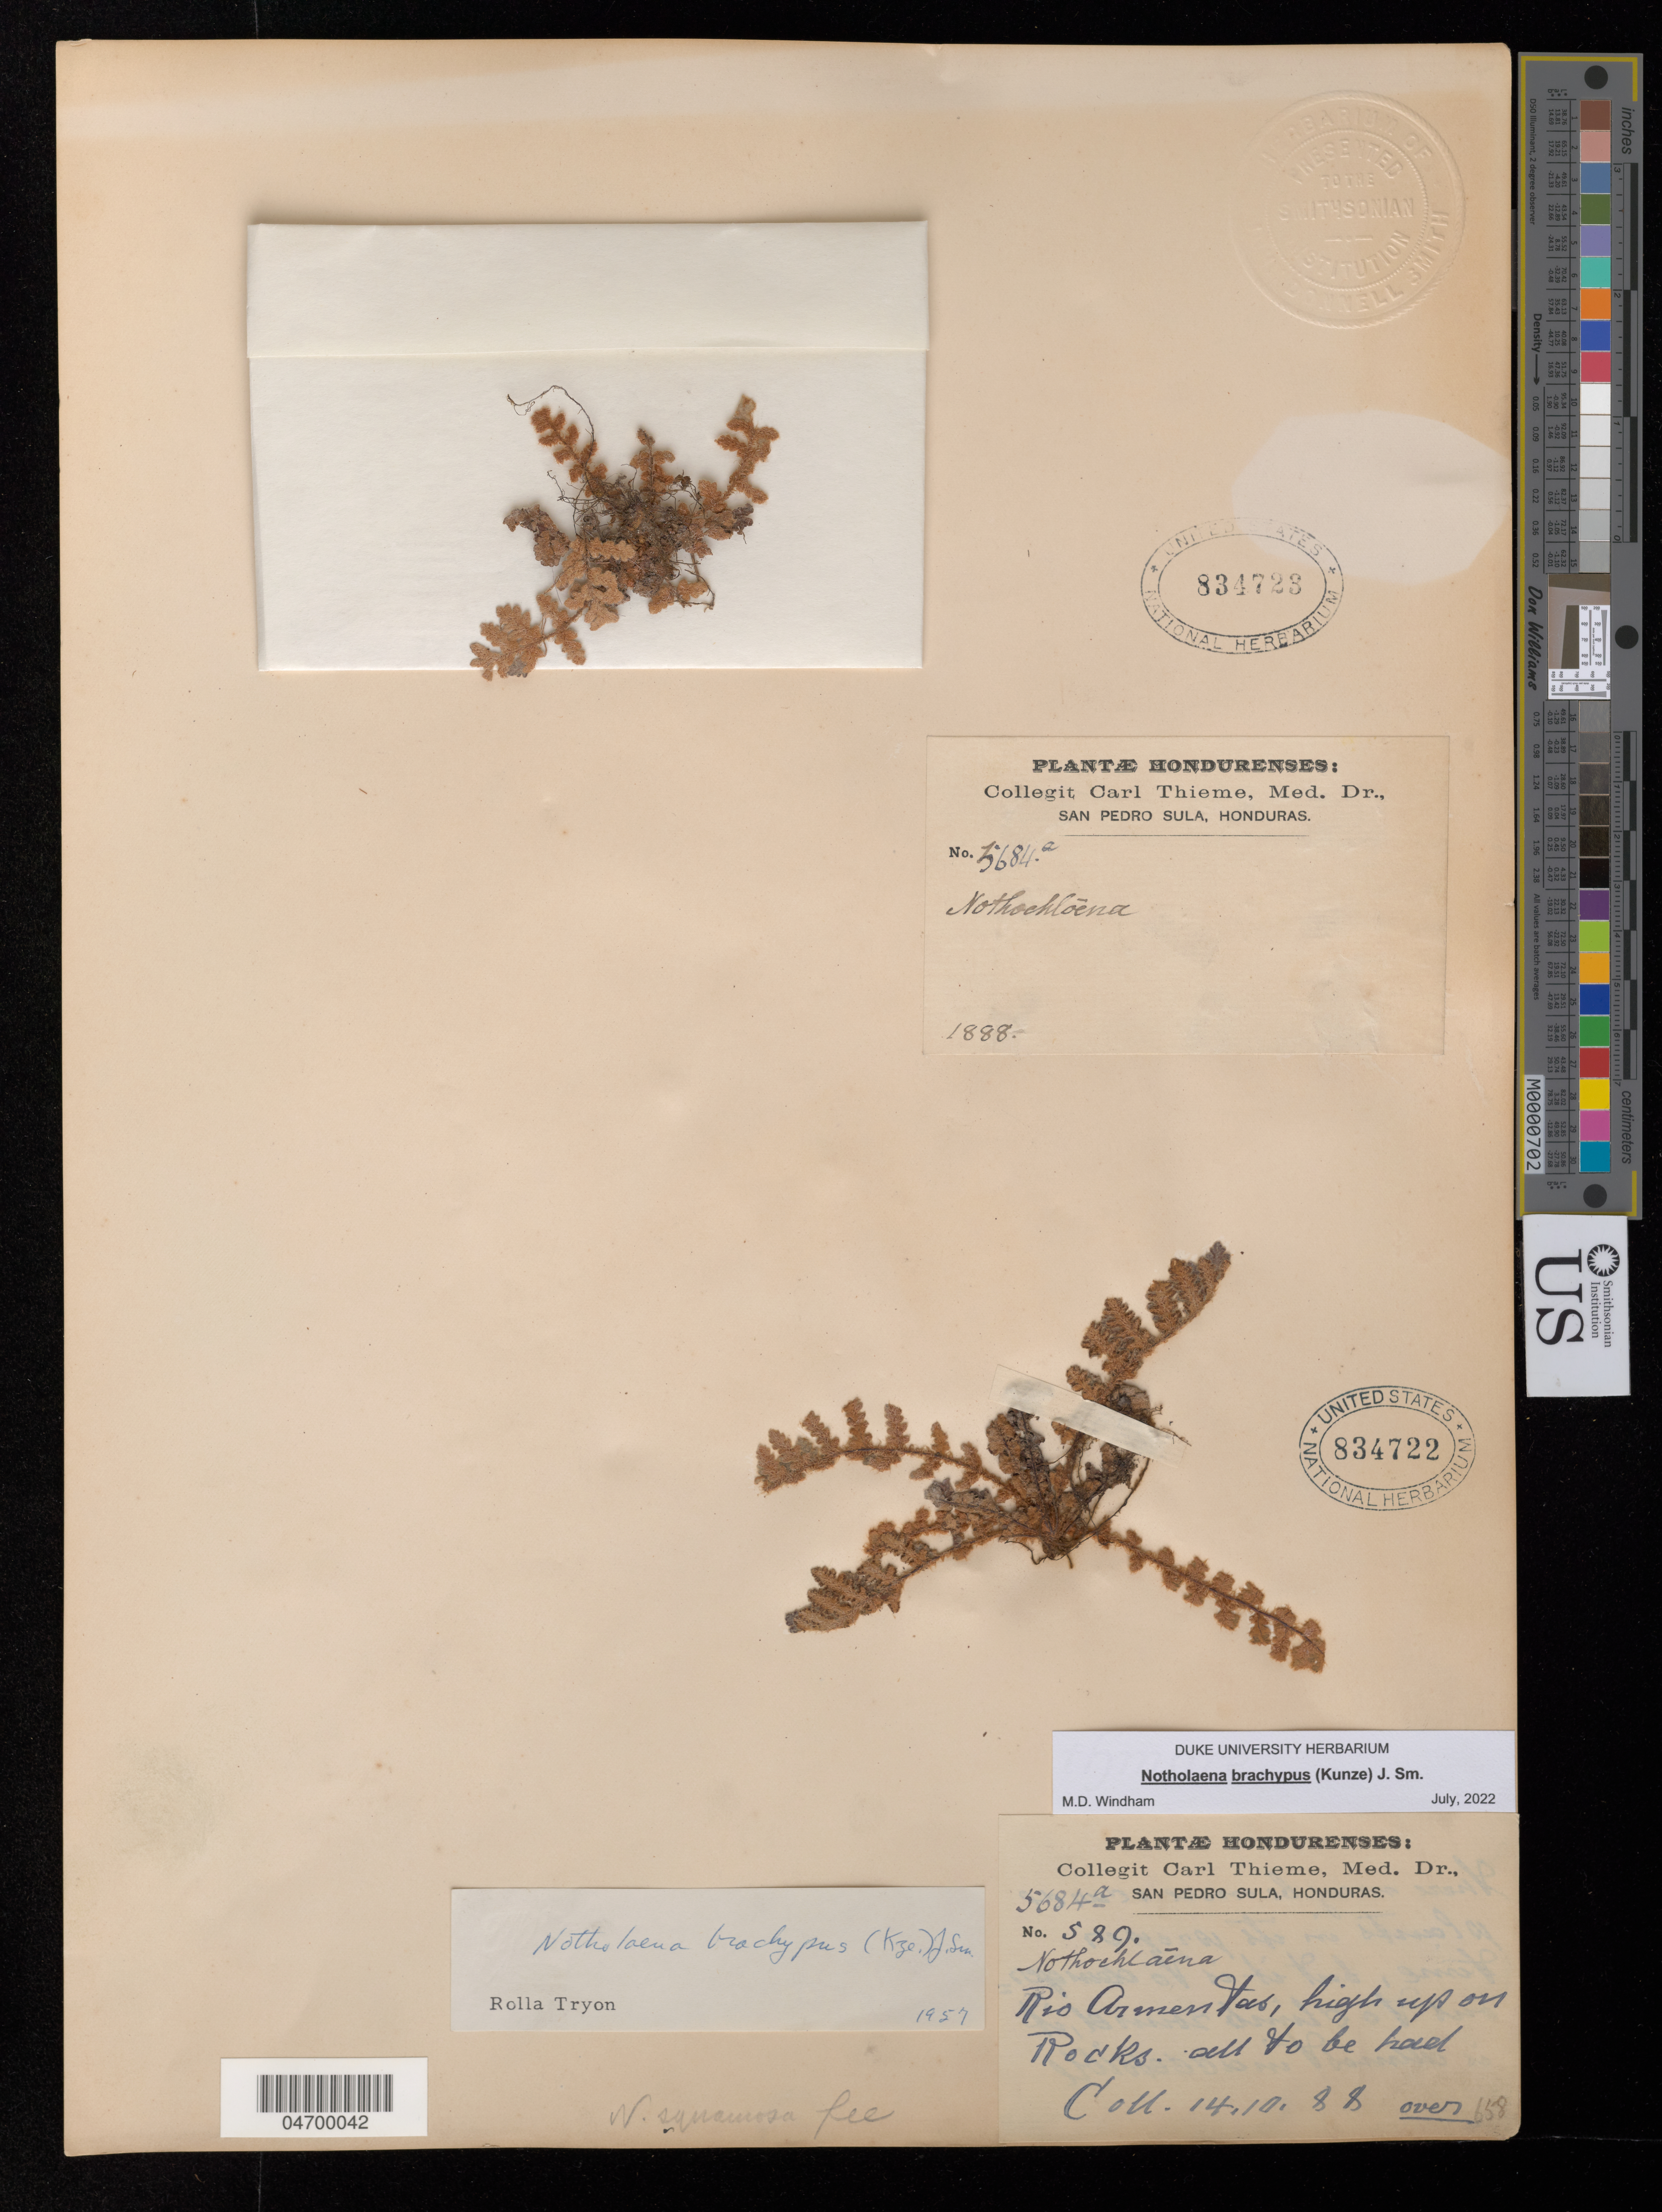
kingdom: Plantae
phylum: Tracheophyta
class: Polypodiopsida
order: Polypodiales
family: Pteridaceae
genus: Notholaena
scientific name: Notholaena brachypus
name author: (Kunze) J. Sm.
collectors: C. Thieme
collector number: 5684a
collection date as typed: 14 Oct 1888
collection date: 1888-10-14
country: Honduras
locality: San Pedro Sula, Rio Armentas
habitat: high up on rocks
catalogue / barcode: US 834722-2